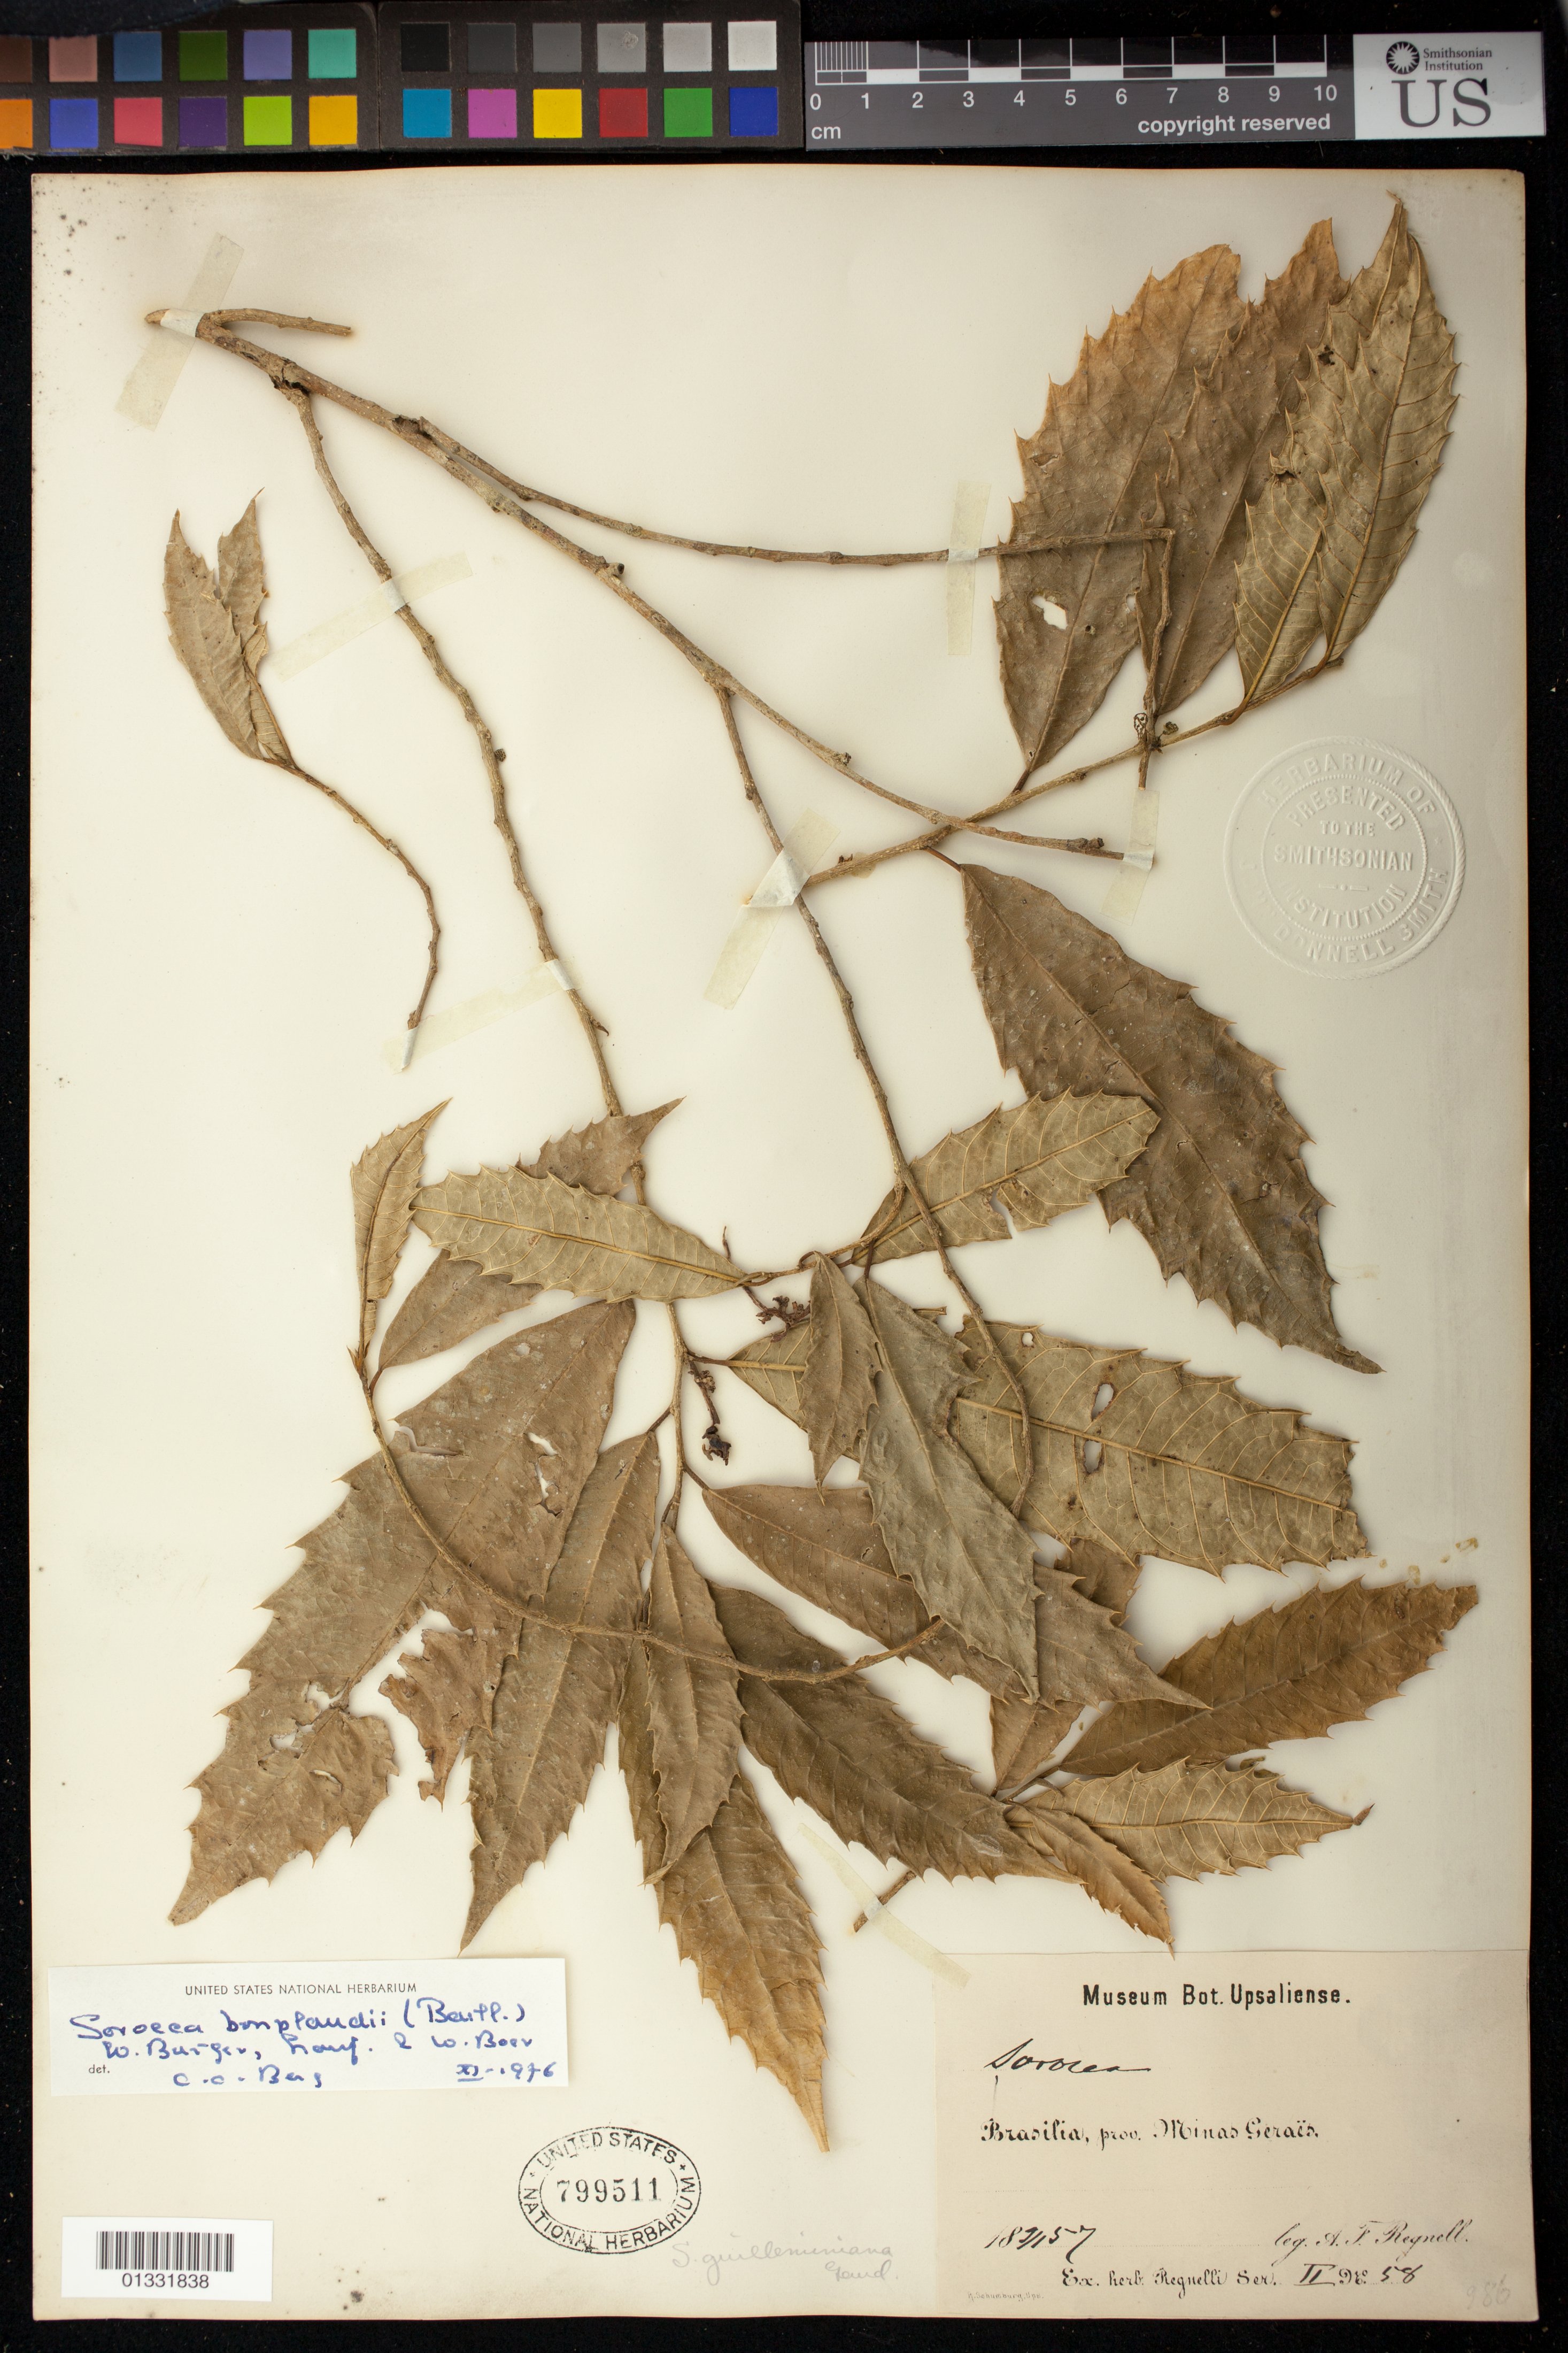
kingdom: Plantae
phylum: Tracheophyta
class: Magnoliopsida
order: Rosales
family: Moraceae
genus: Sorocea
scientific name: Sorocea bonplandii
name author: (Baill.) W.C. Burger et al.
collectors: A. Regnell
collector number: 58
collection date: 1857-01-09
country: Brazil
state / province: Minas Gerais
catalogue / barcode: US 799511